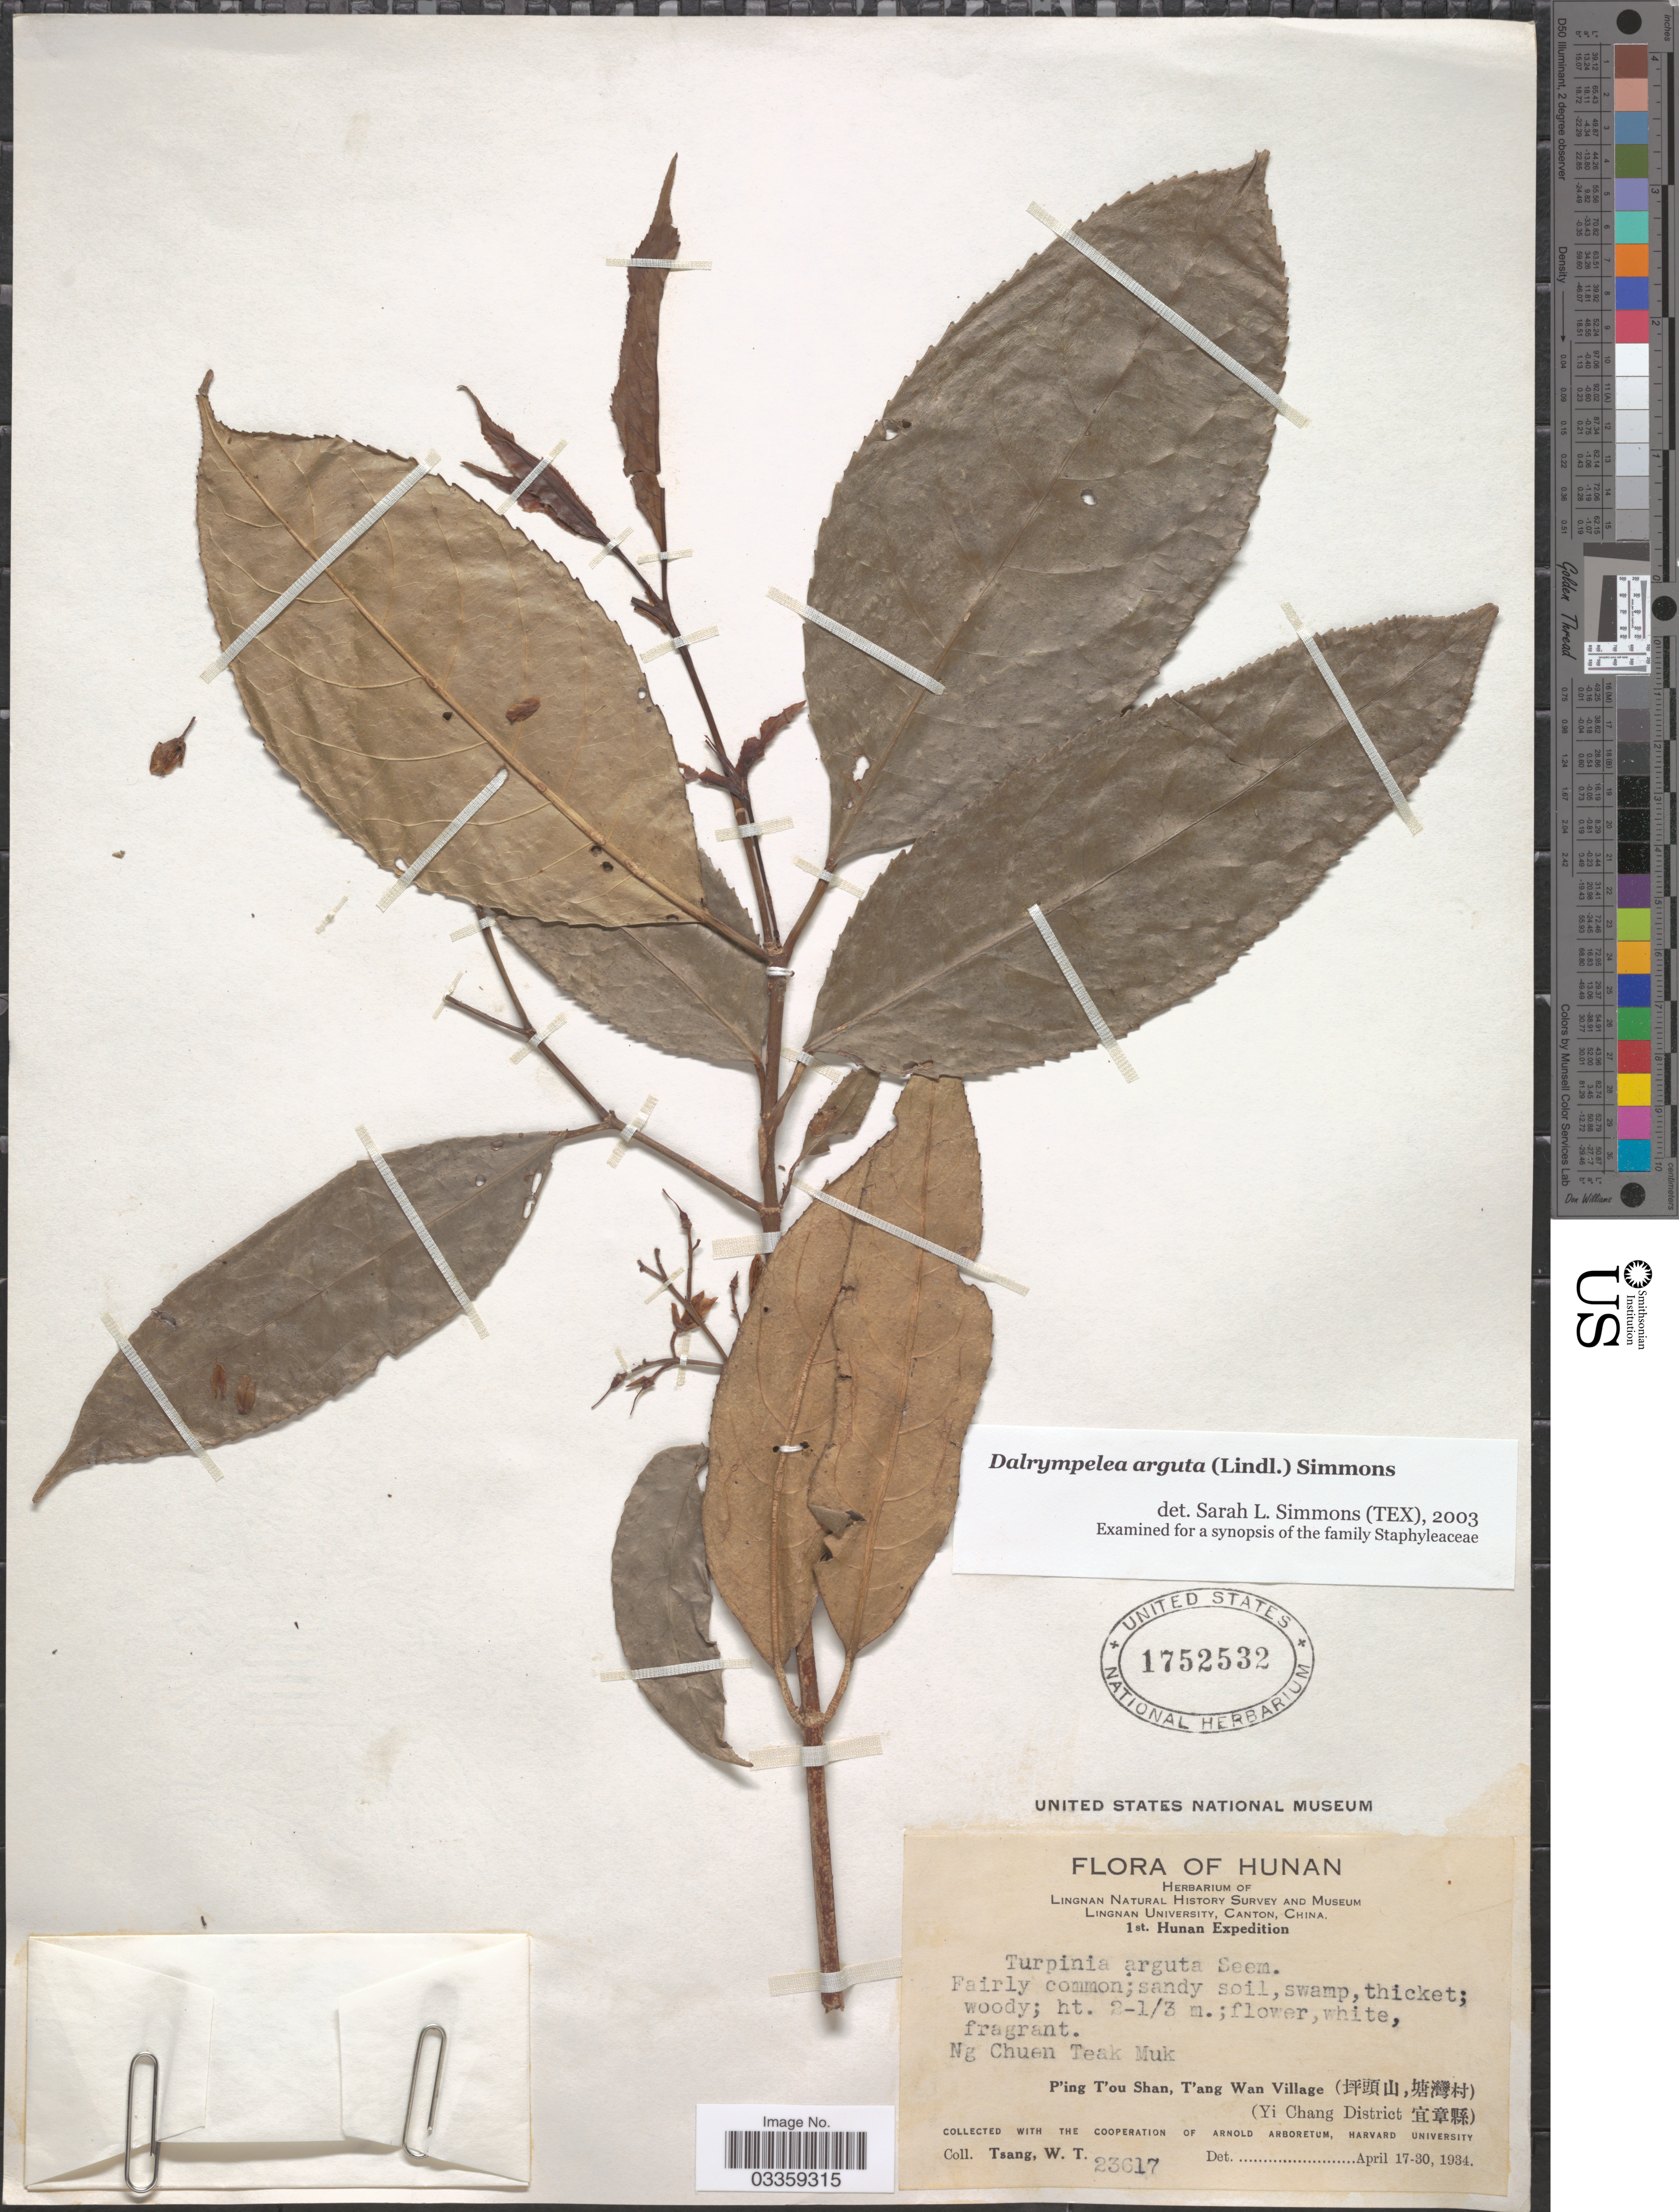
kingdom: Plantae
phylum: Tracheophyta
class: Magnoliopsida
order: Crossosomatales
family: Staphyleaceae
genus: Turpinia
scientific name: Turpinia arguta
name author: (Lindl.) Seem.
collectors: W. T. Tsang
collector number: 23617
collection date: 1934-04-17/1934-04-30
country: China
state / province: Hunan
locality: Ng Chuen Teak Muk [unsure placement], P'ing T'ou Shan, T'ang Wan Village (X) (Yi Chang District X).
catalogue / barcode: US 1752532